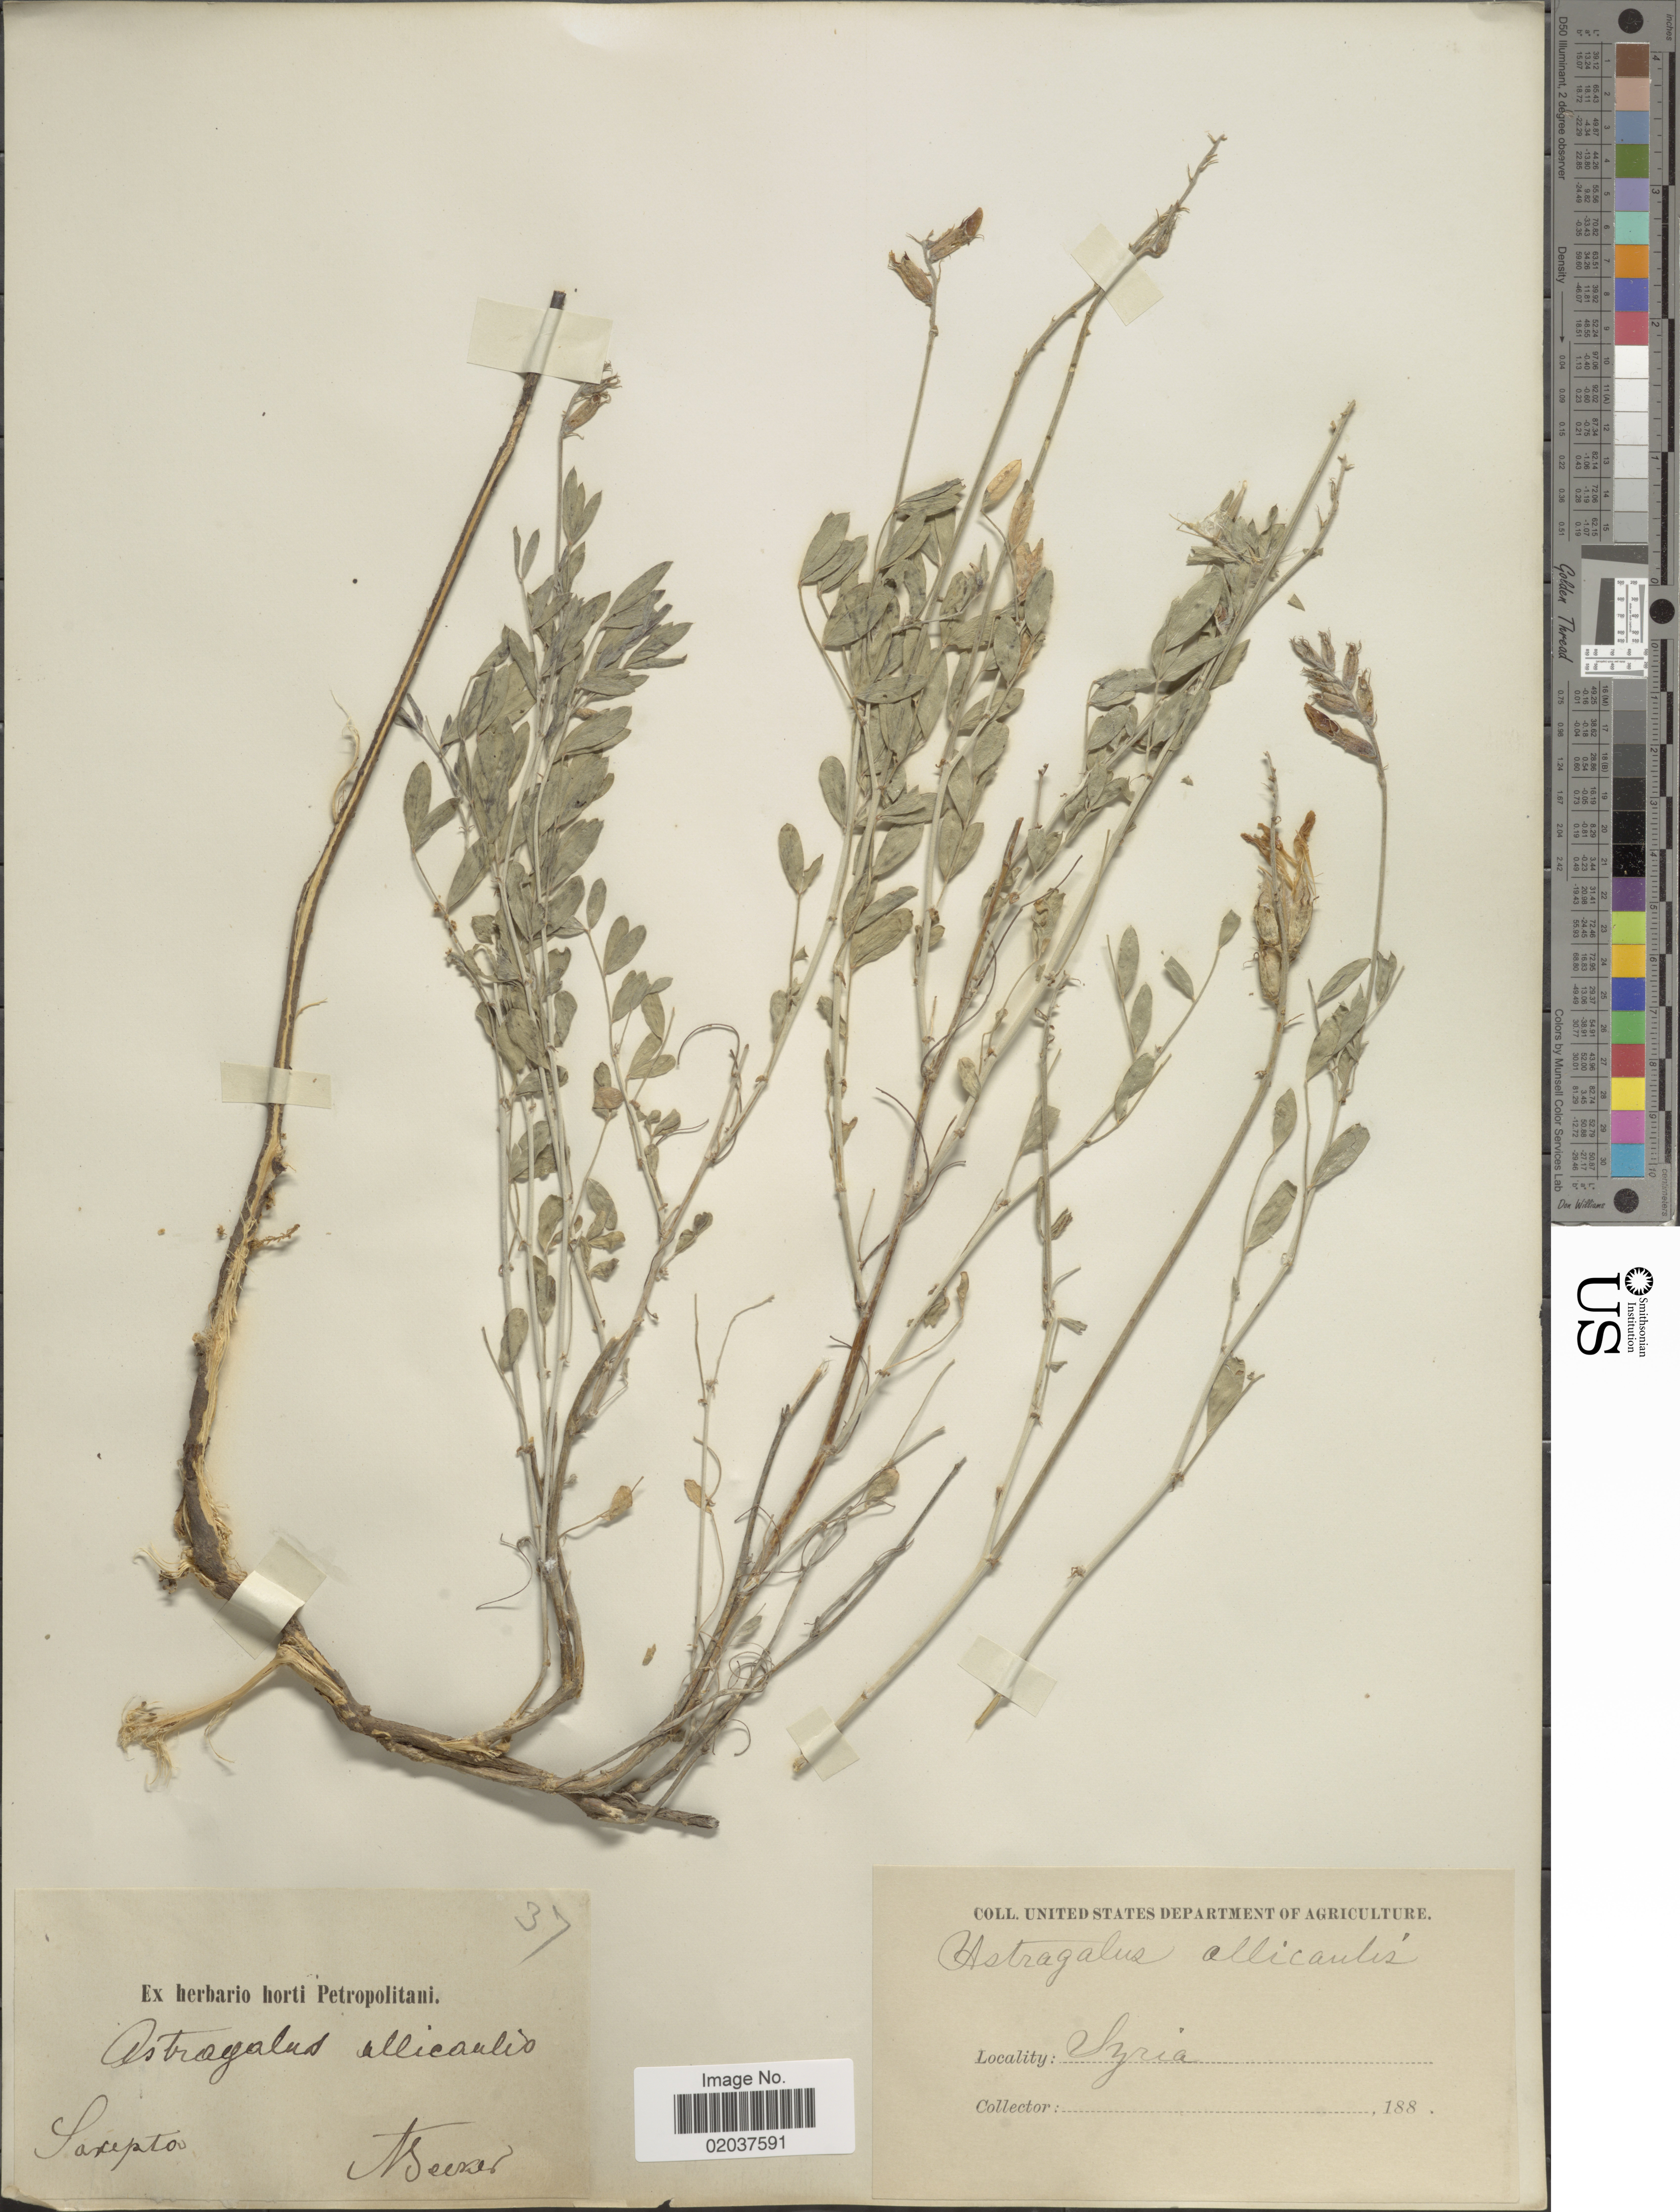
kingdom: Plantae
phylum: Tracheophyta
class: Magnoliopsida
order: Fabales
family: Fabaceae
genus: Astragalus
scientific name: Astragalus albicaulis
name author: DC.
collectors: A. Becker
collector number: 37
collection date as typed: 188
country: Russian Federation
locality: Sarepta [originally recorded as Syria]